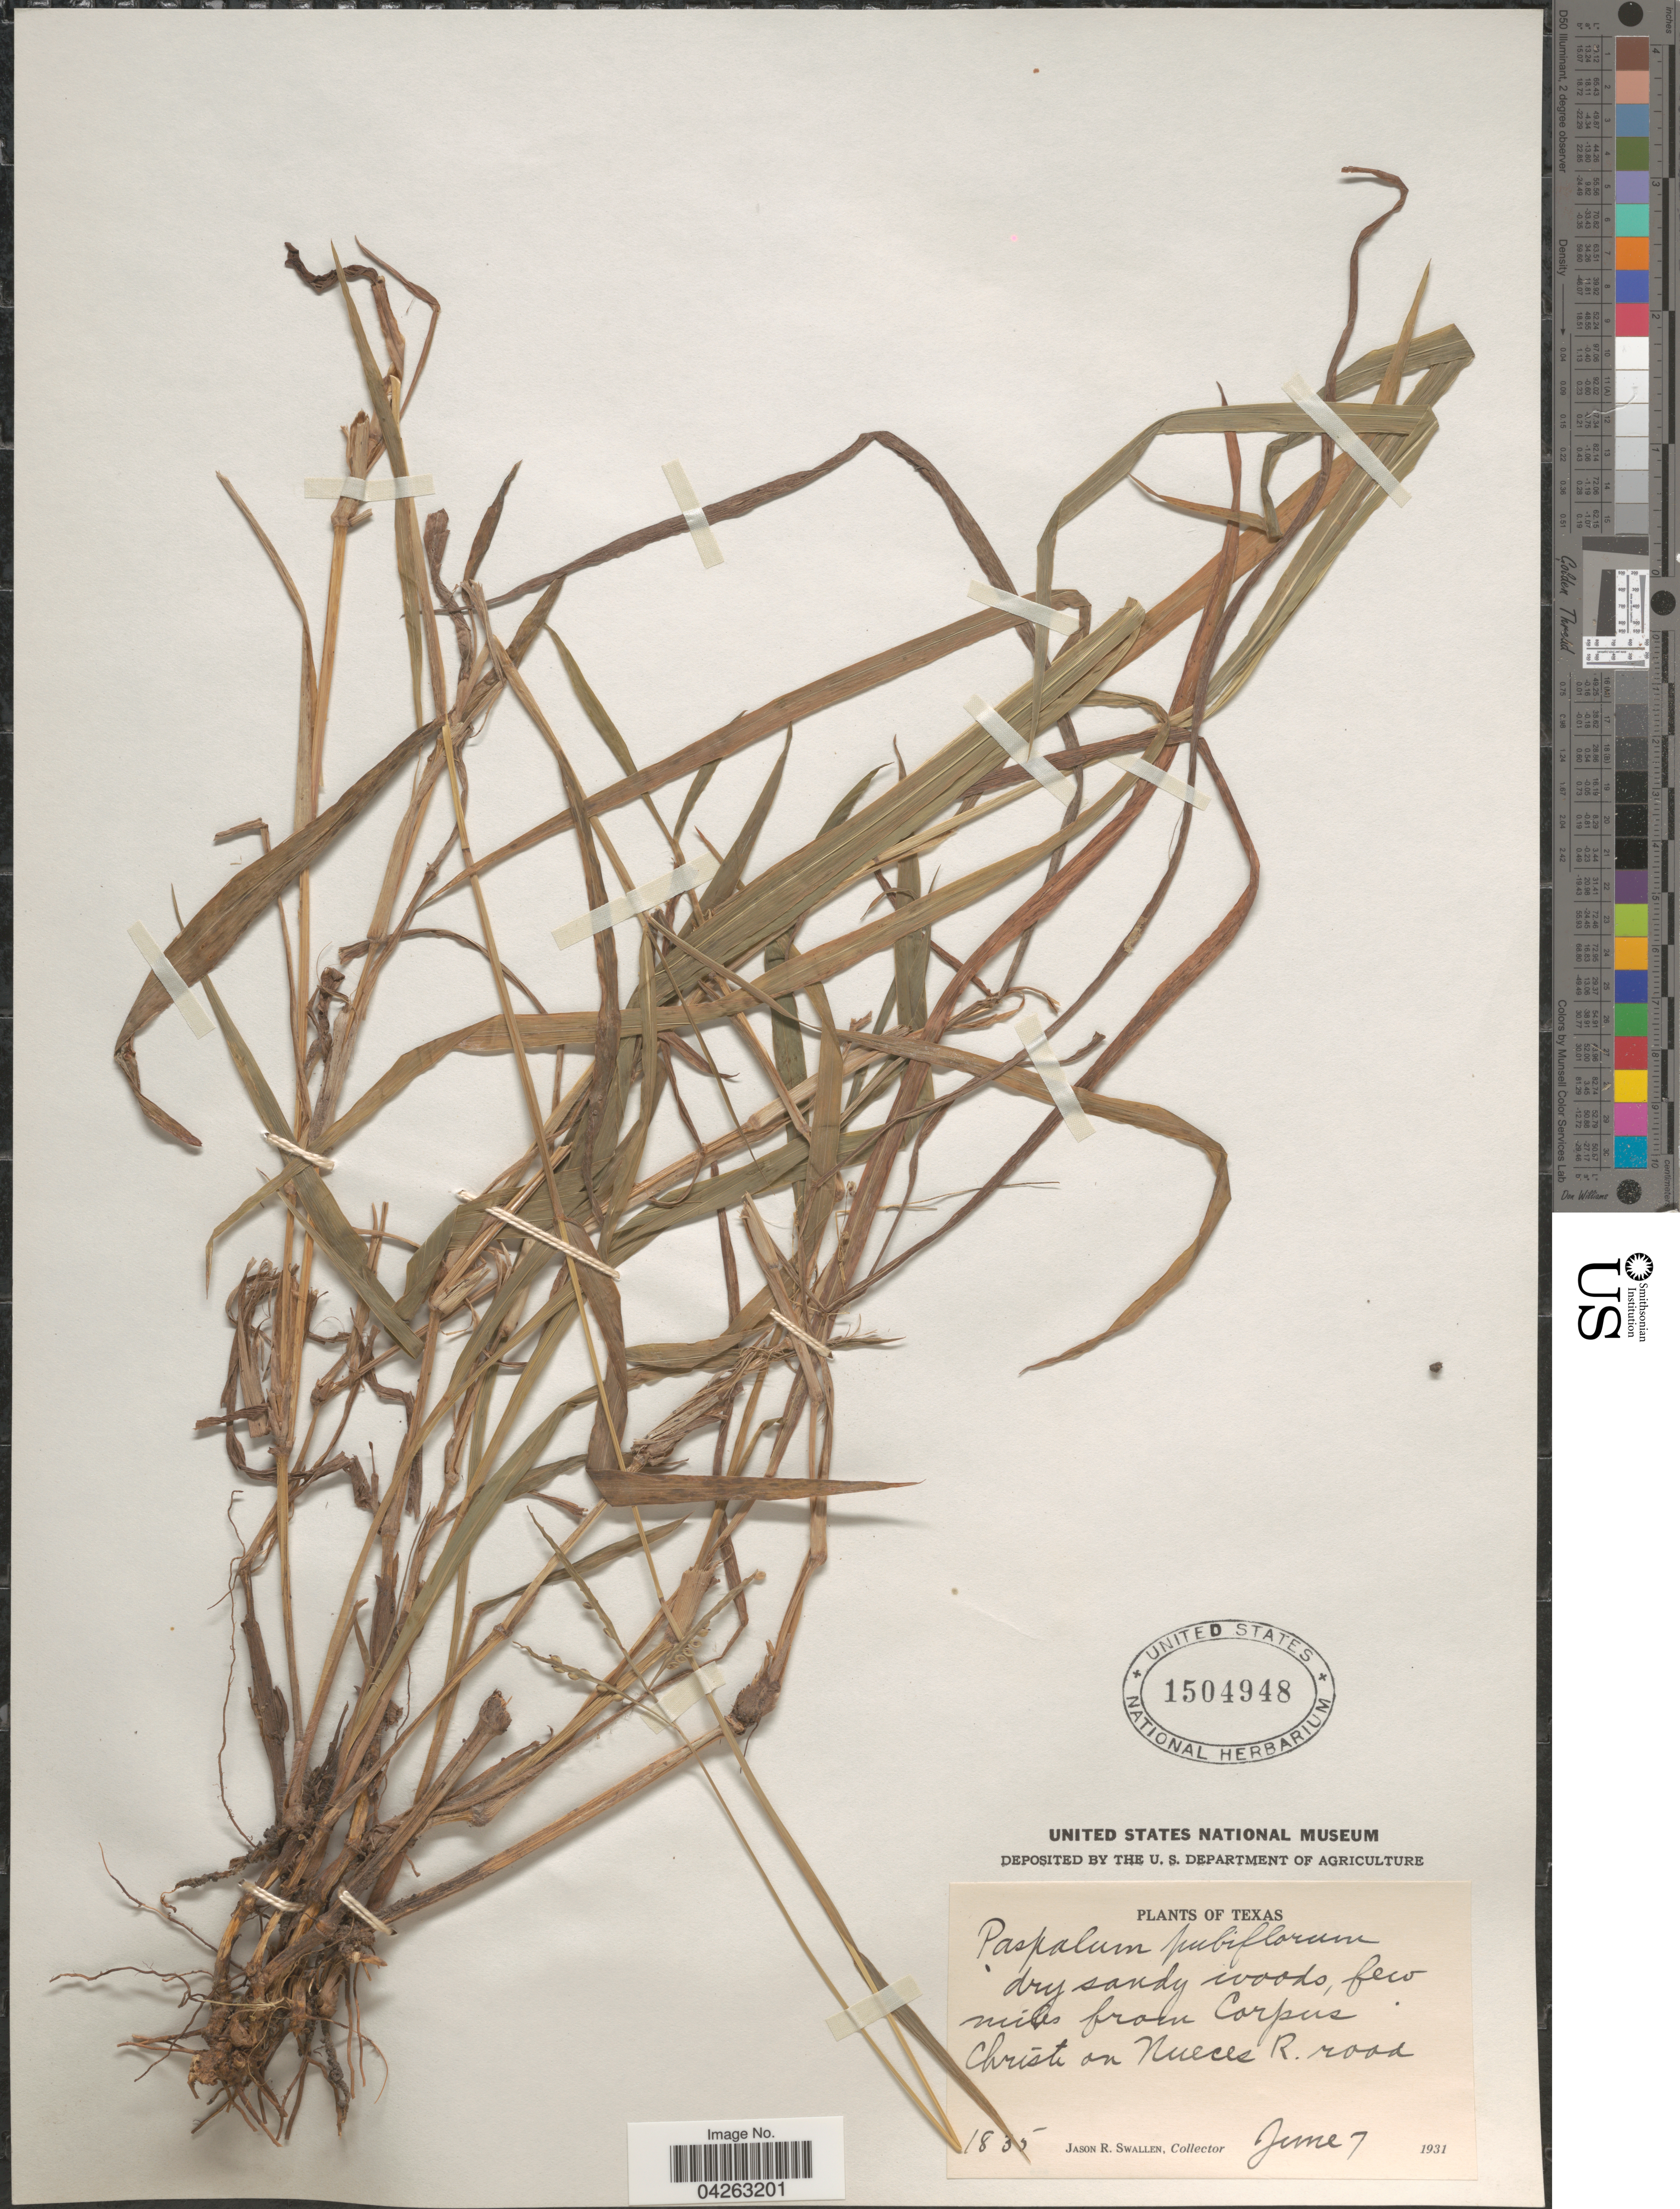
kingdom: Plantae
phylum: Tracheophyta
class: Liliopsida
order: Poales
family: Poaceae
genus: Paspalum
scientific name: Paspalum pubiflorum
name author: Rupr. ex E. Fourn.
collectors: J. R. Swallen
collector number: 1835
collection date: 1931-06-07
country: United States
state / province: Texas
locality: Dry sandy woods a few miles from Corpus Christi on Nueces R. road.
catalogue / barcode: US 1504948